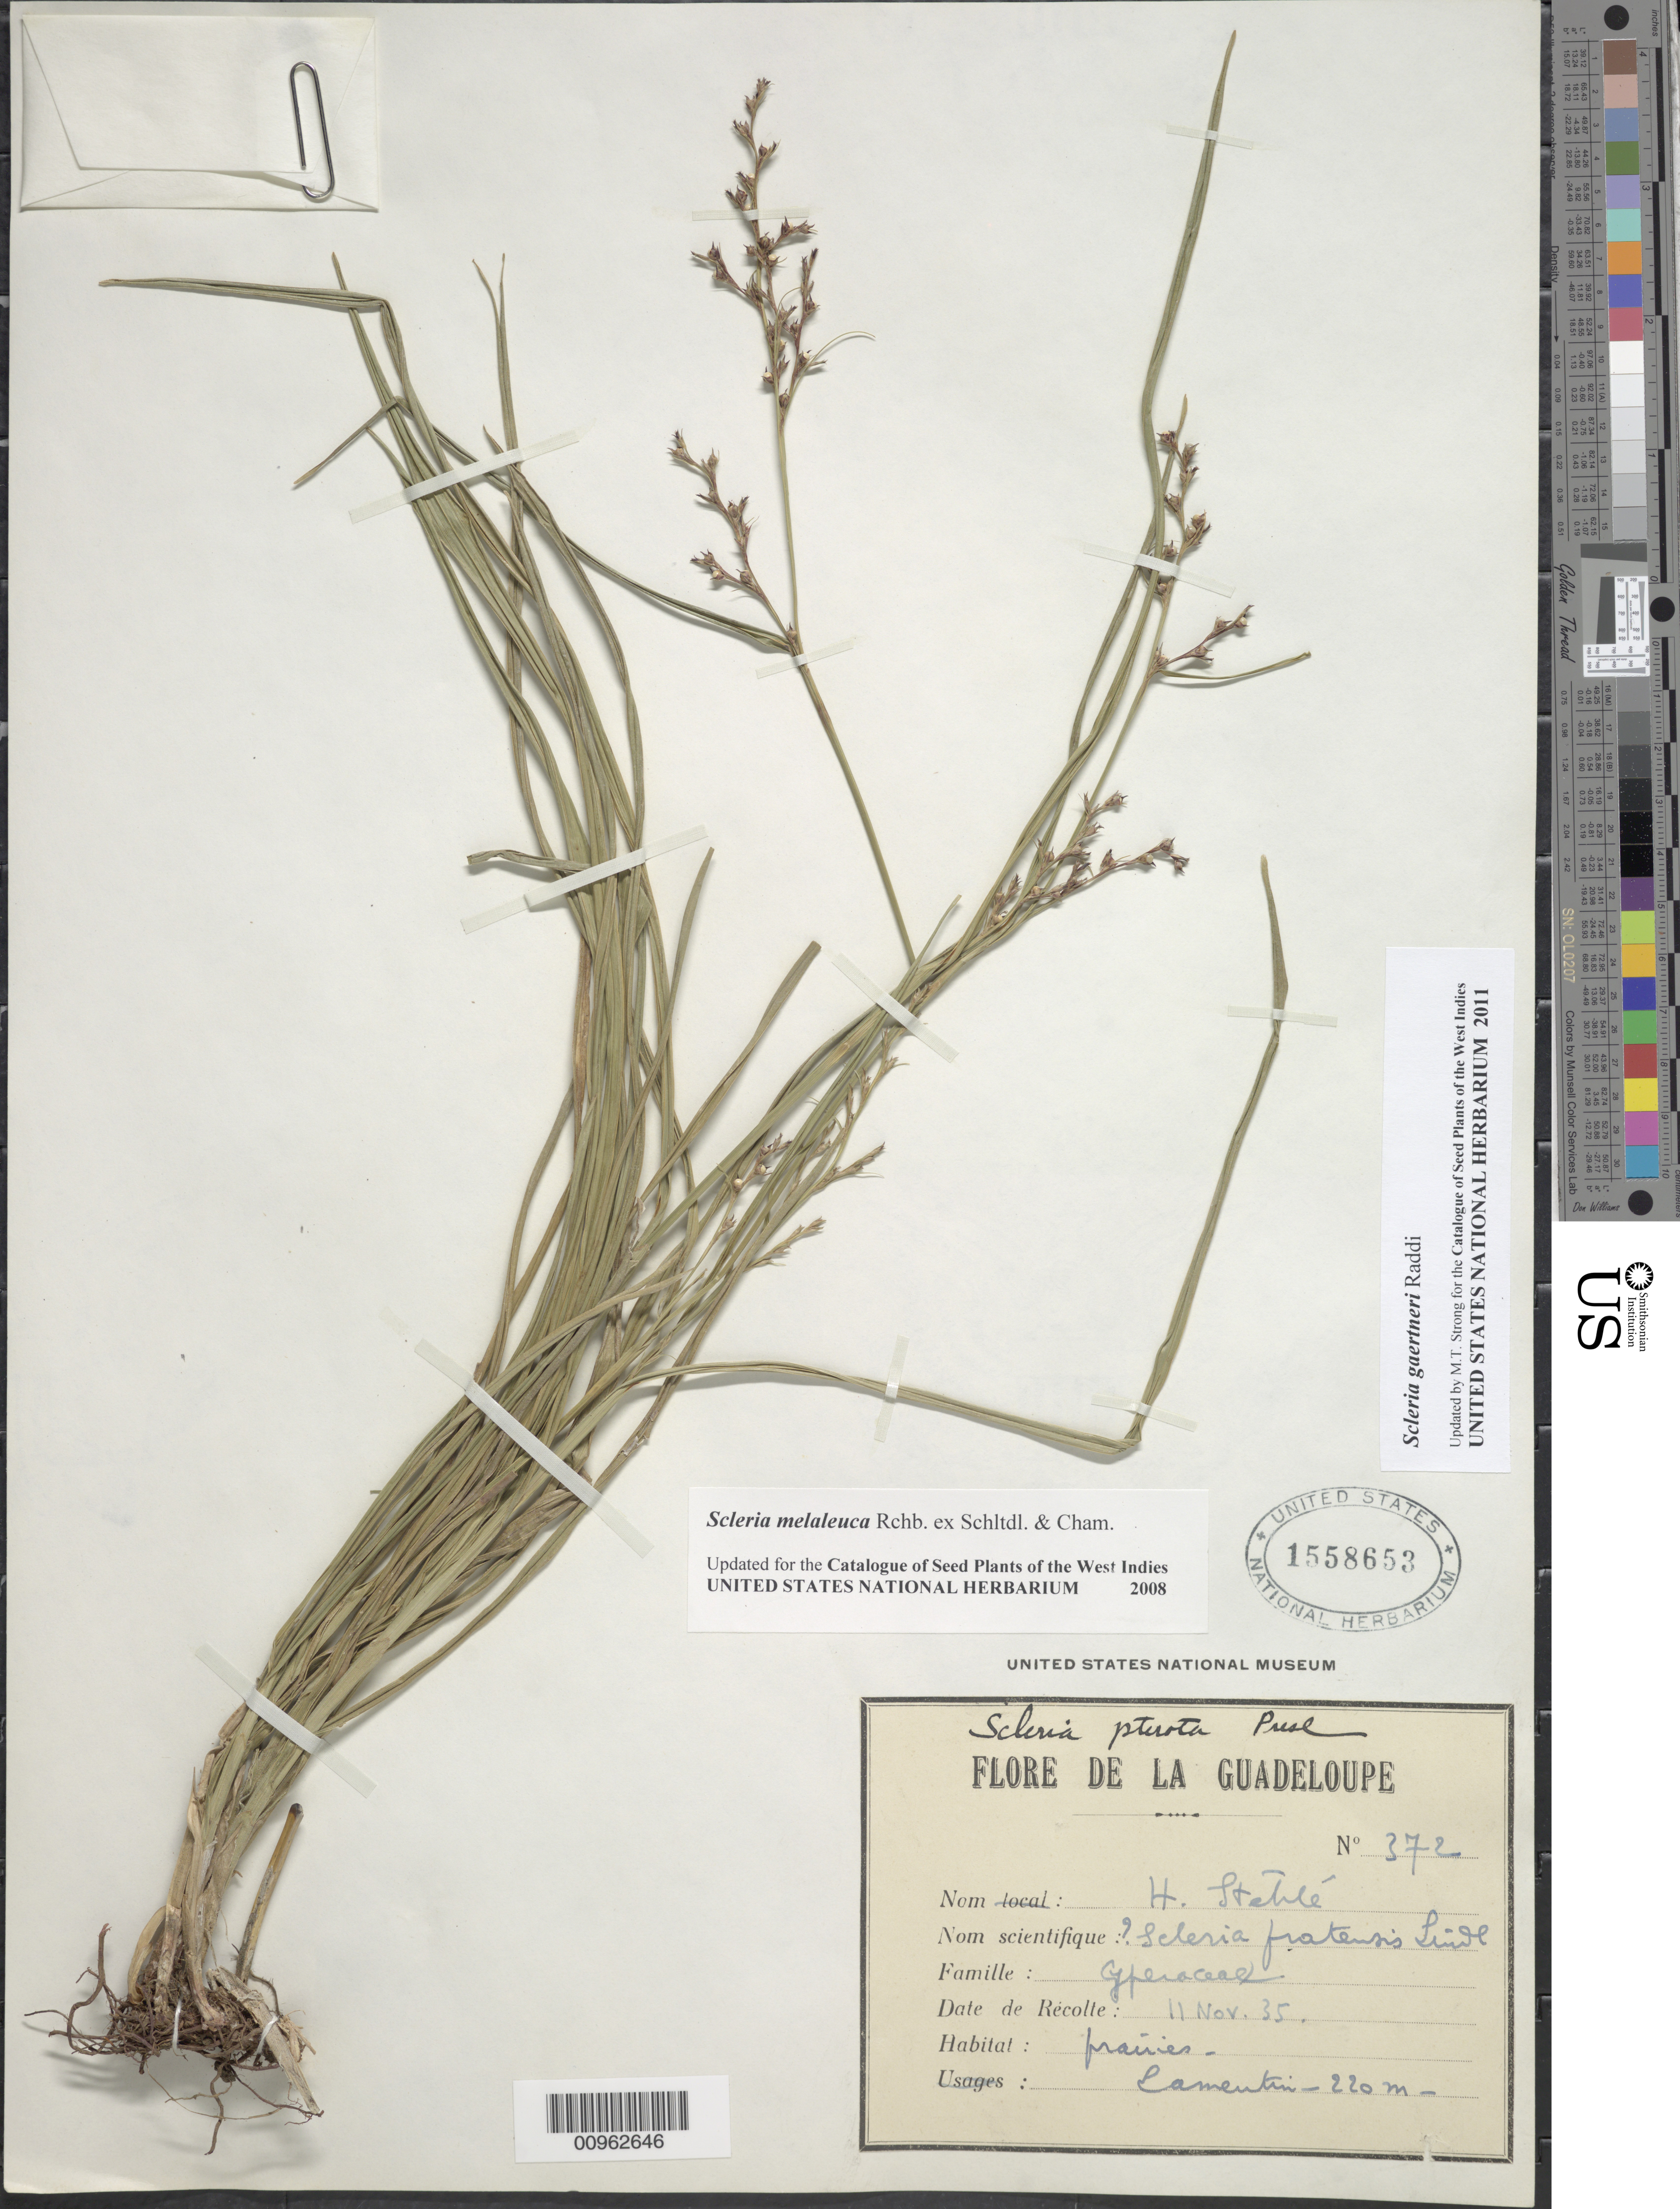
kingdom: Plantae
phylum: Tracheophyta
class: Liliopsida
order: Poales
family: Cyperaceae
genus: Scleria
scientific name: Scleria gaertneri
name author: Raddi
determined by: Strong, M. T., (US), Smithsonian Institution - National Museum of Natural History (UNITED STATES)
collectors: H. Stehlé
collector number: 372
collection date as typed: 11 Nov 1935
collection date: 1935-11-11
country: Guadeloupe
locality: Lamentin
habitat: Prairies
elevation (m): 220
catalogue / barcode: US 1558653